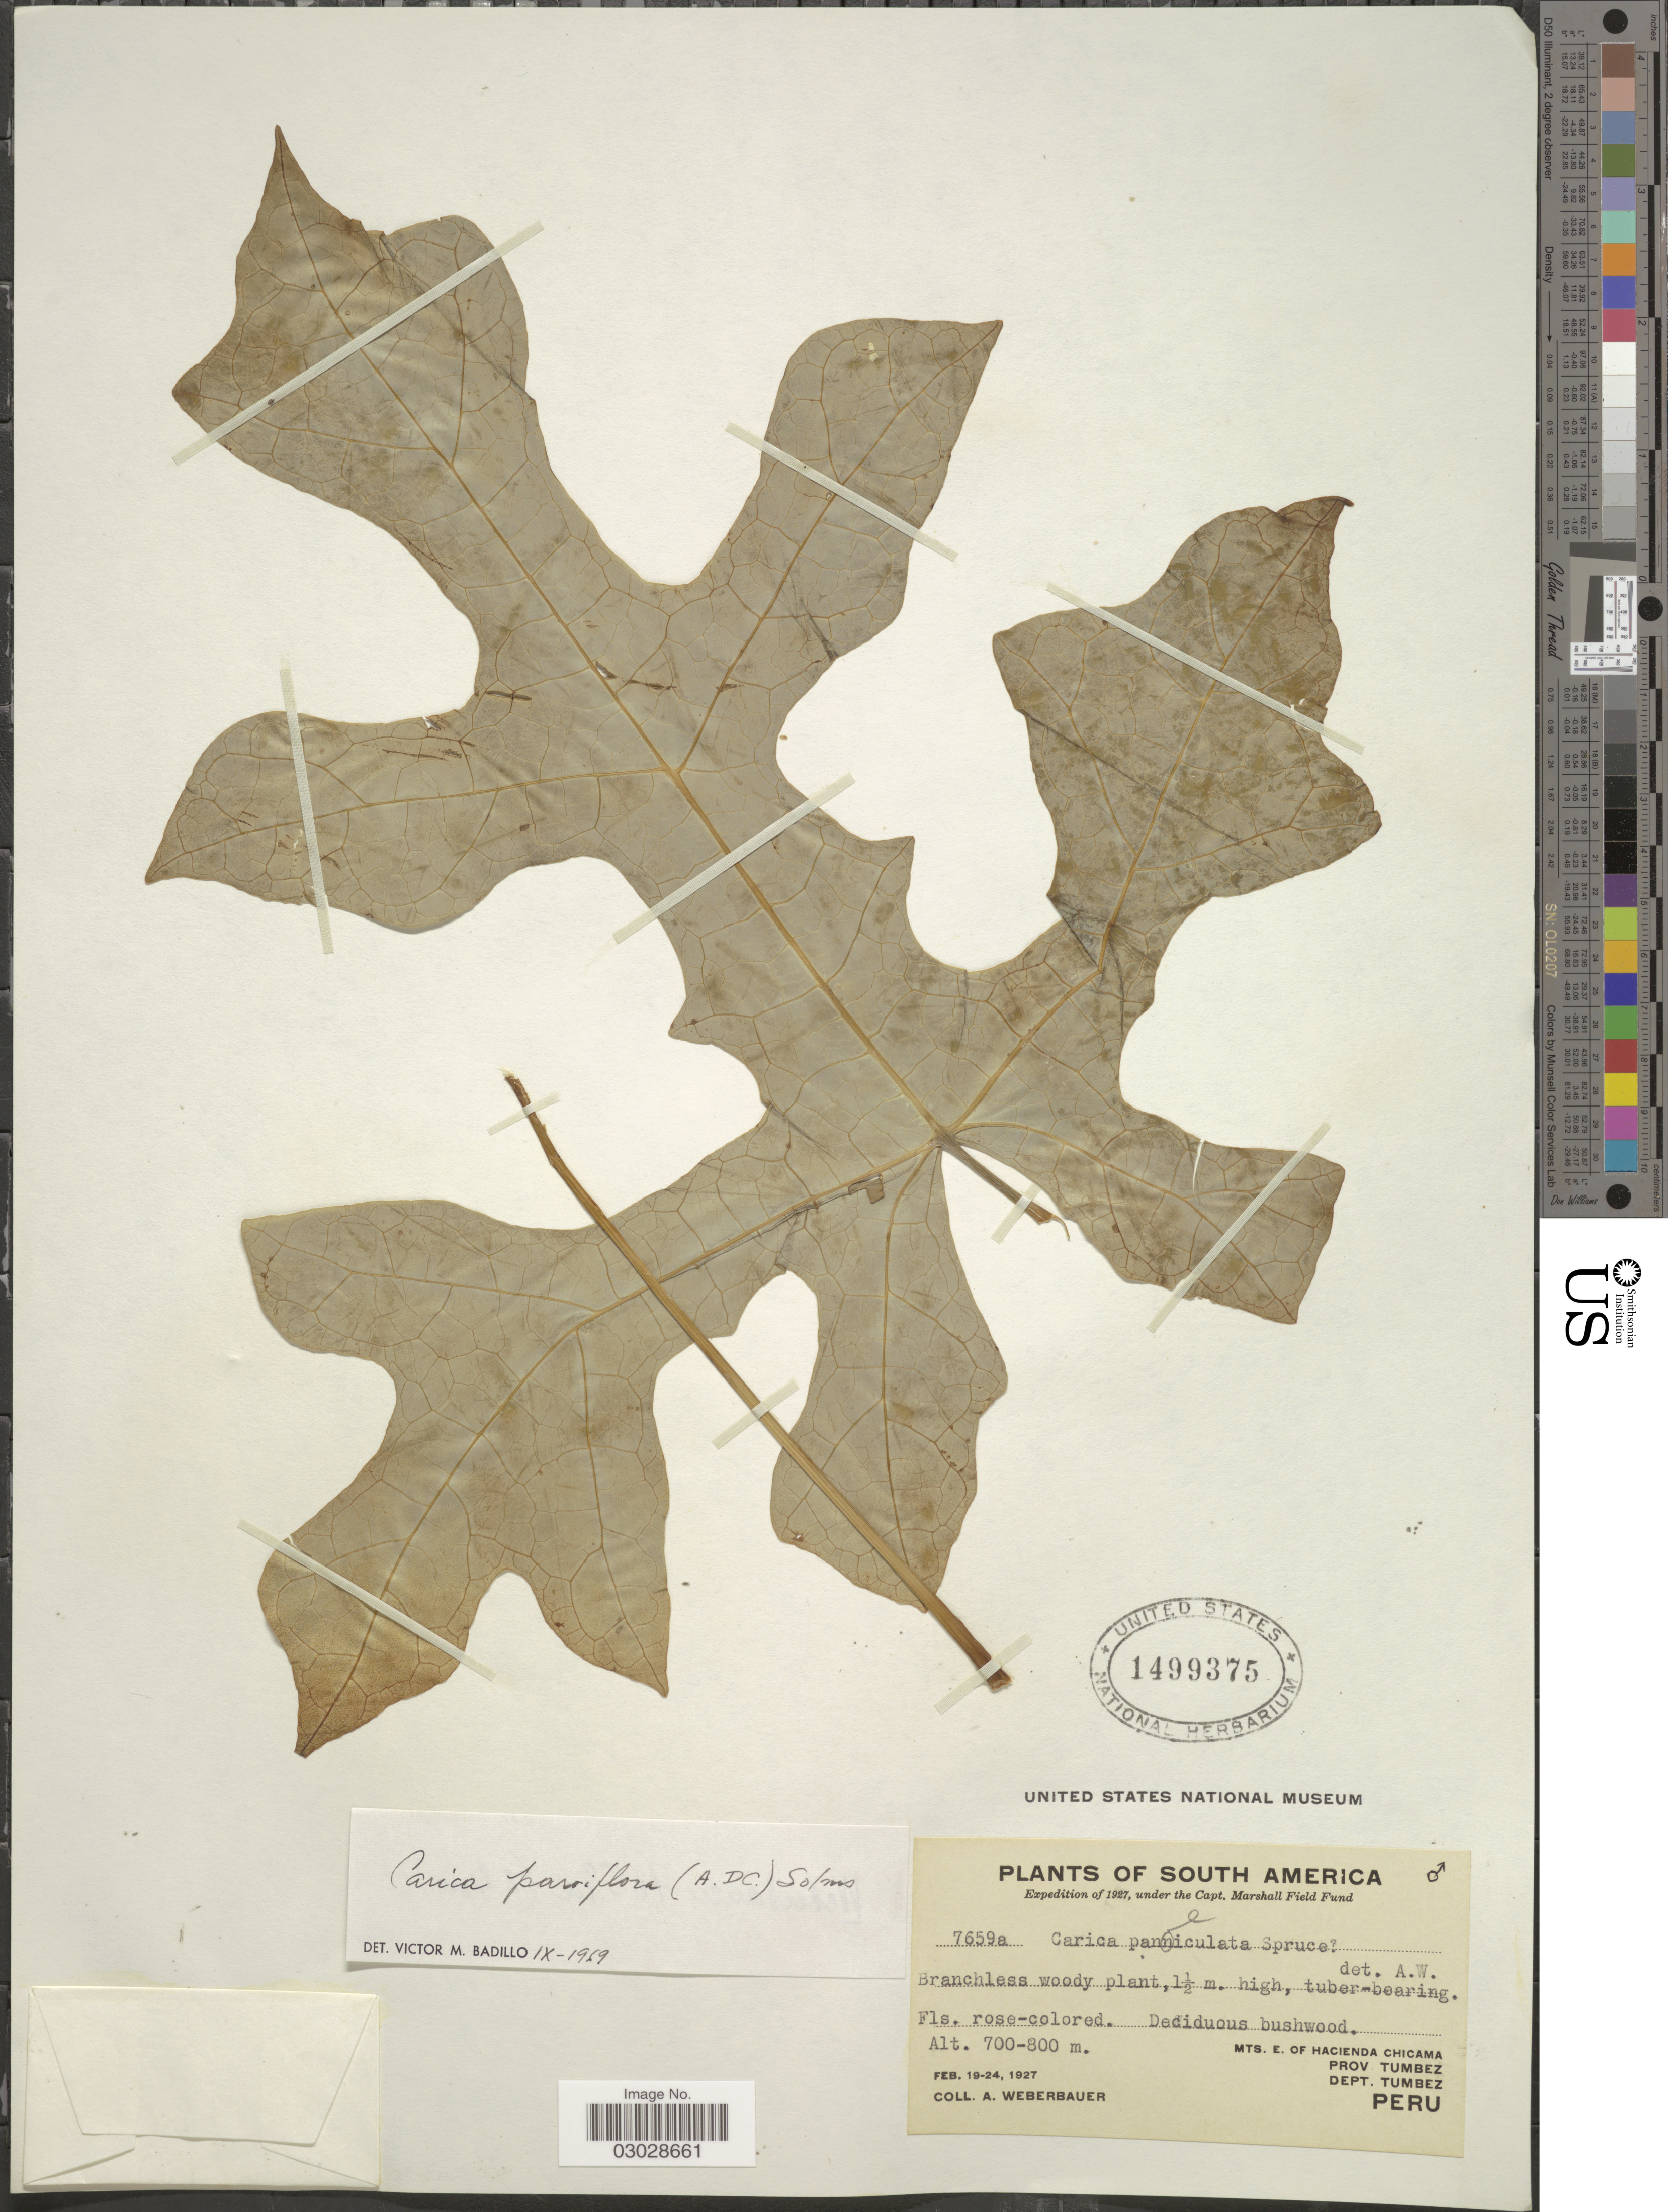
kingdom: Plantae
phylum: Tracheophyta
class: Magnoliopsida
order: Brassicales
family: Caricaceae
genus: Vasconcellea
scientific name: Vasconcellea parviflora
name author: A. DC.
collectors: A. Weberbauer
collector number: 7659a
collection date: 1927-02-19/1927-02-24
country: Peru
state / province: Tumbes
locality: Mts. E. of Hacienda Chicama, Prov. Tumbez, Dept. Tumbez.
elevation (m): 700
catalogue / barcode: US 1499375